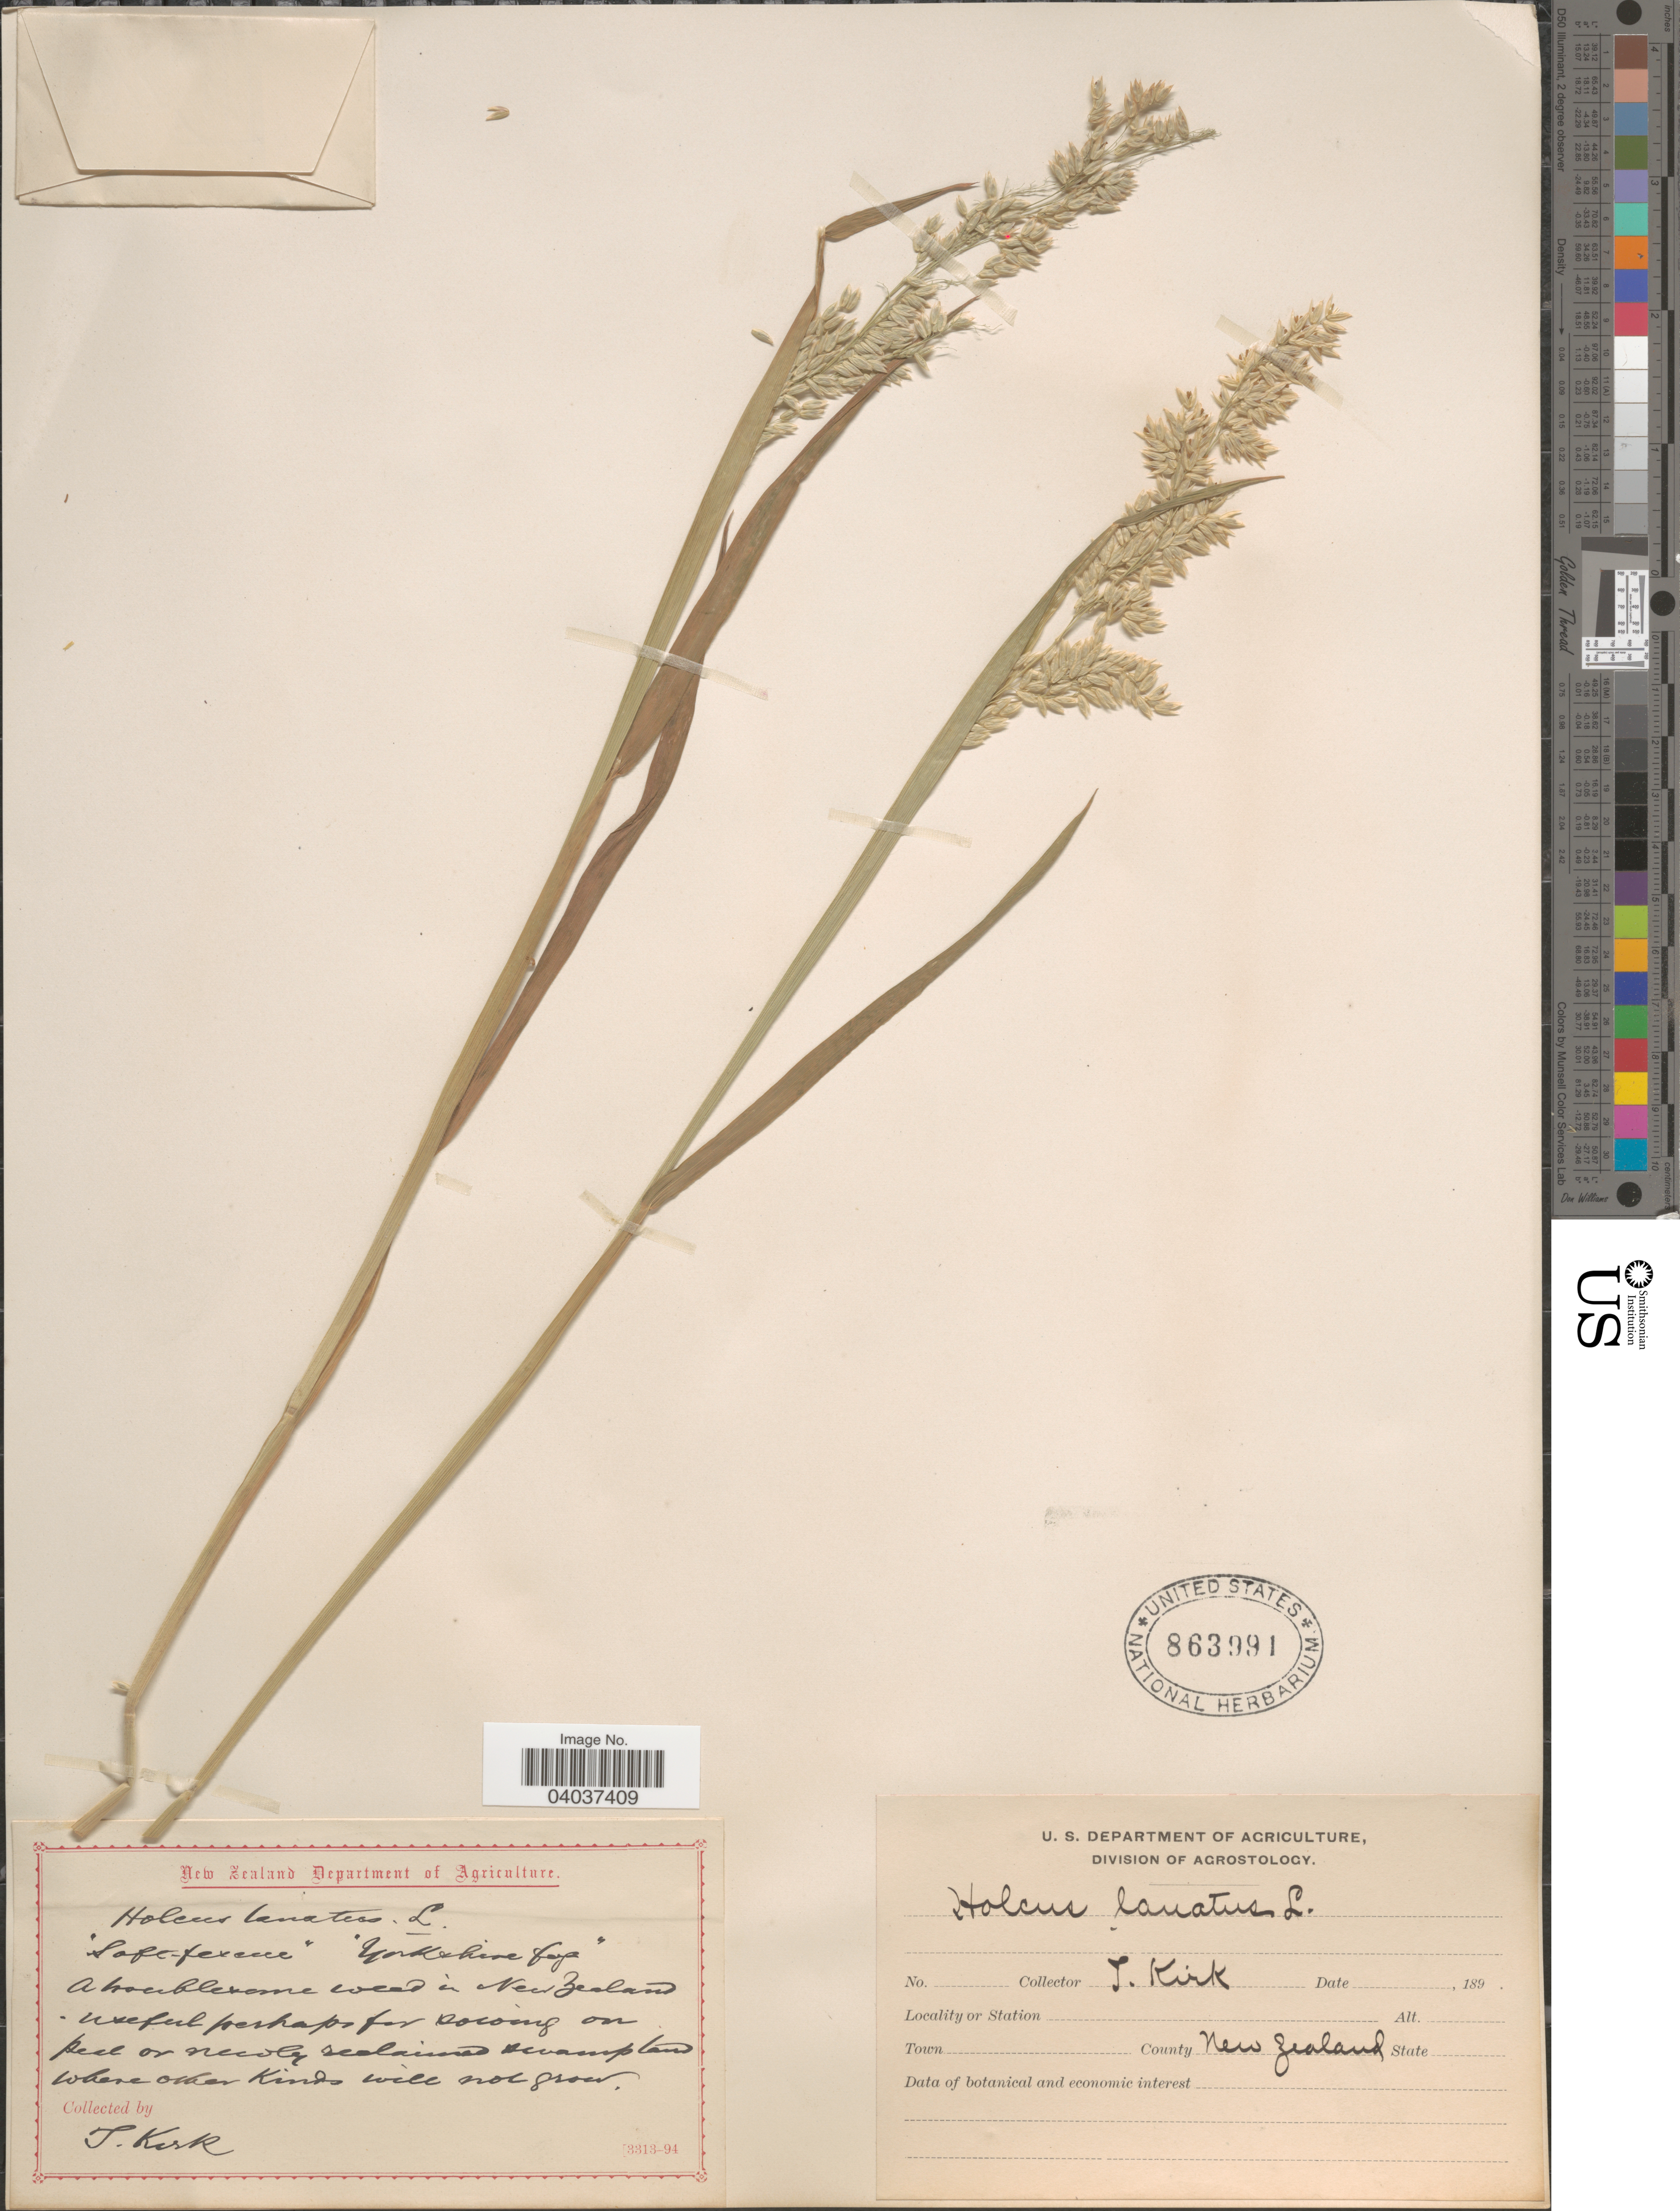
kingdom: Plantae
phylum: Tracheophyta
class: Liliopsida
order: Poales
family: Poaceae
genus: Holcus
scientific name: Holcus lanatus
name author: L.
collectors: T. Kirk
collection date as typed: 189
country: New Zealand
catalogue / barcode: US 863991